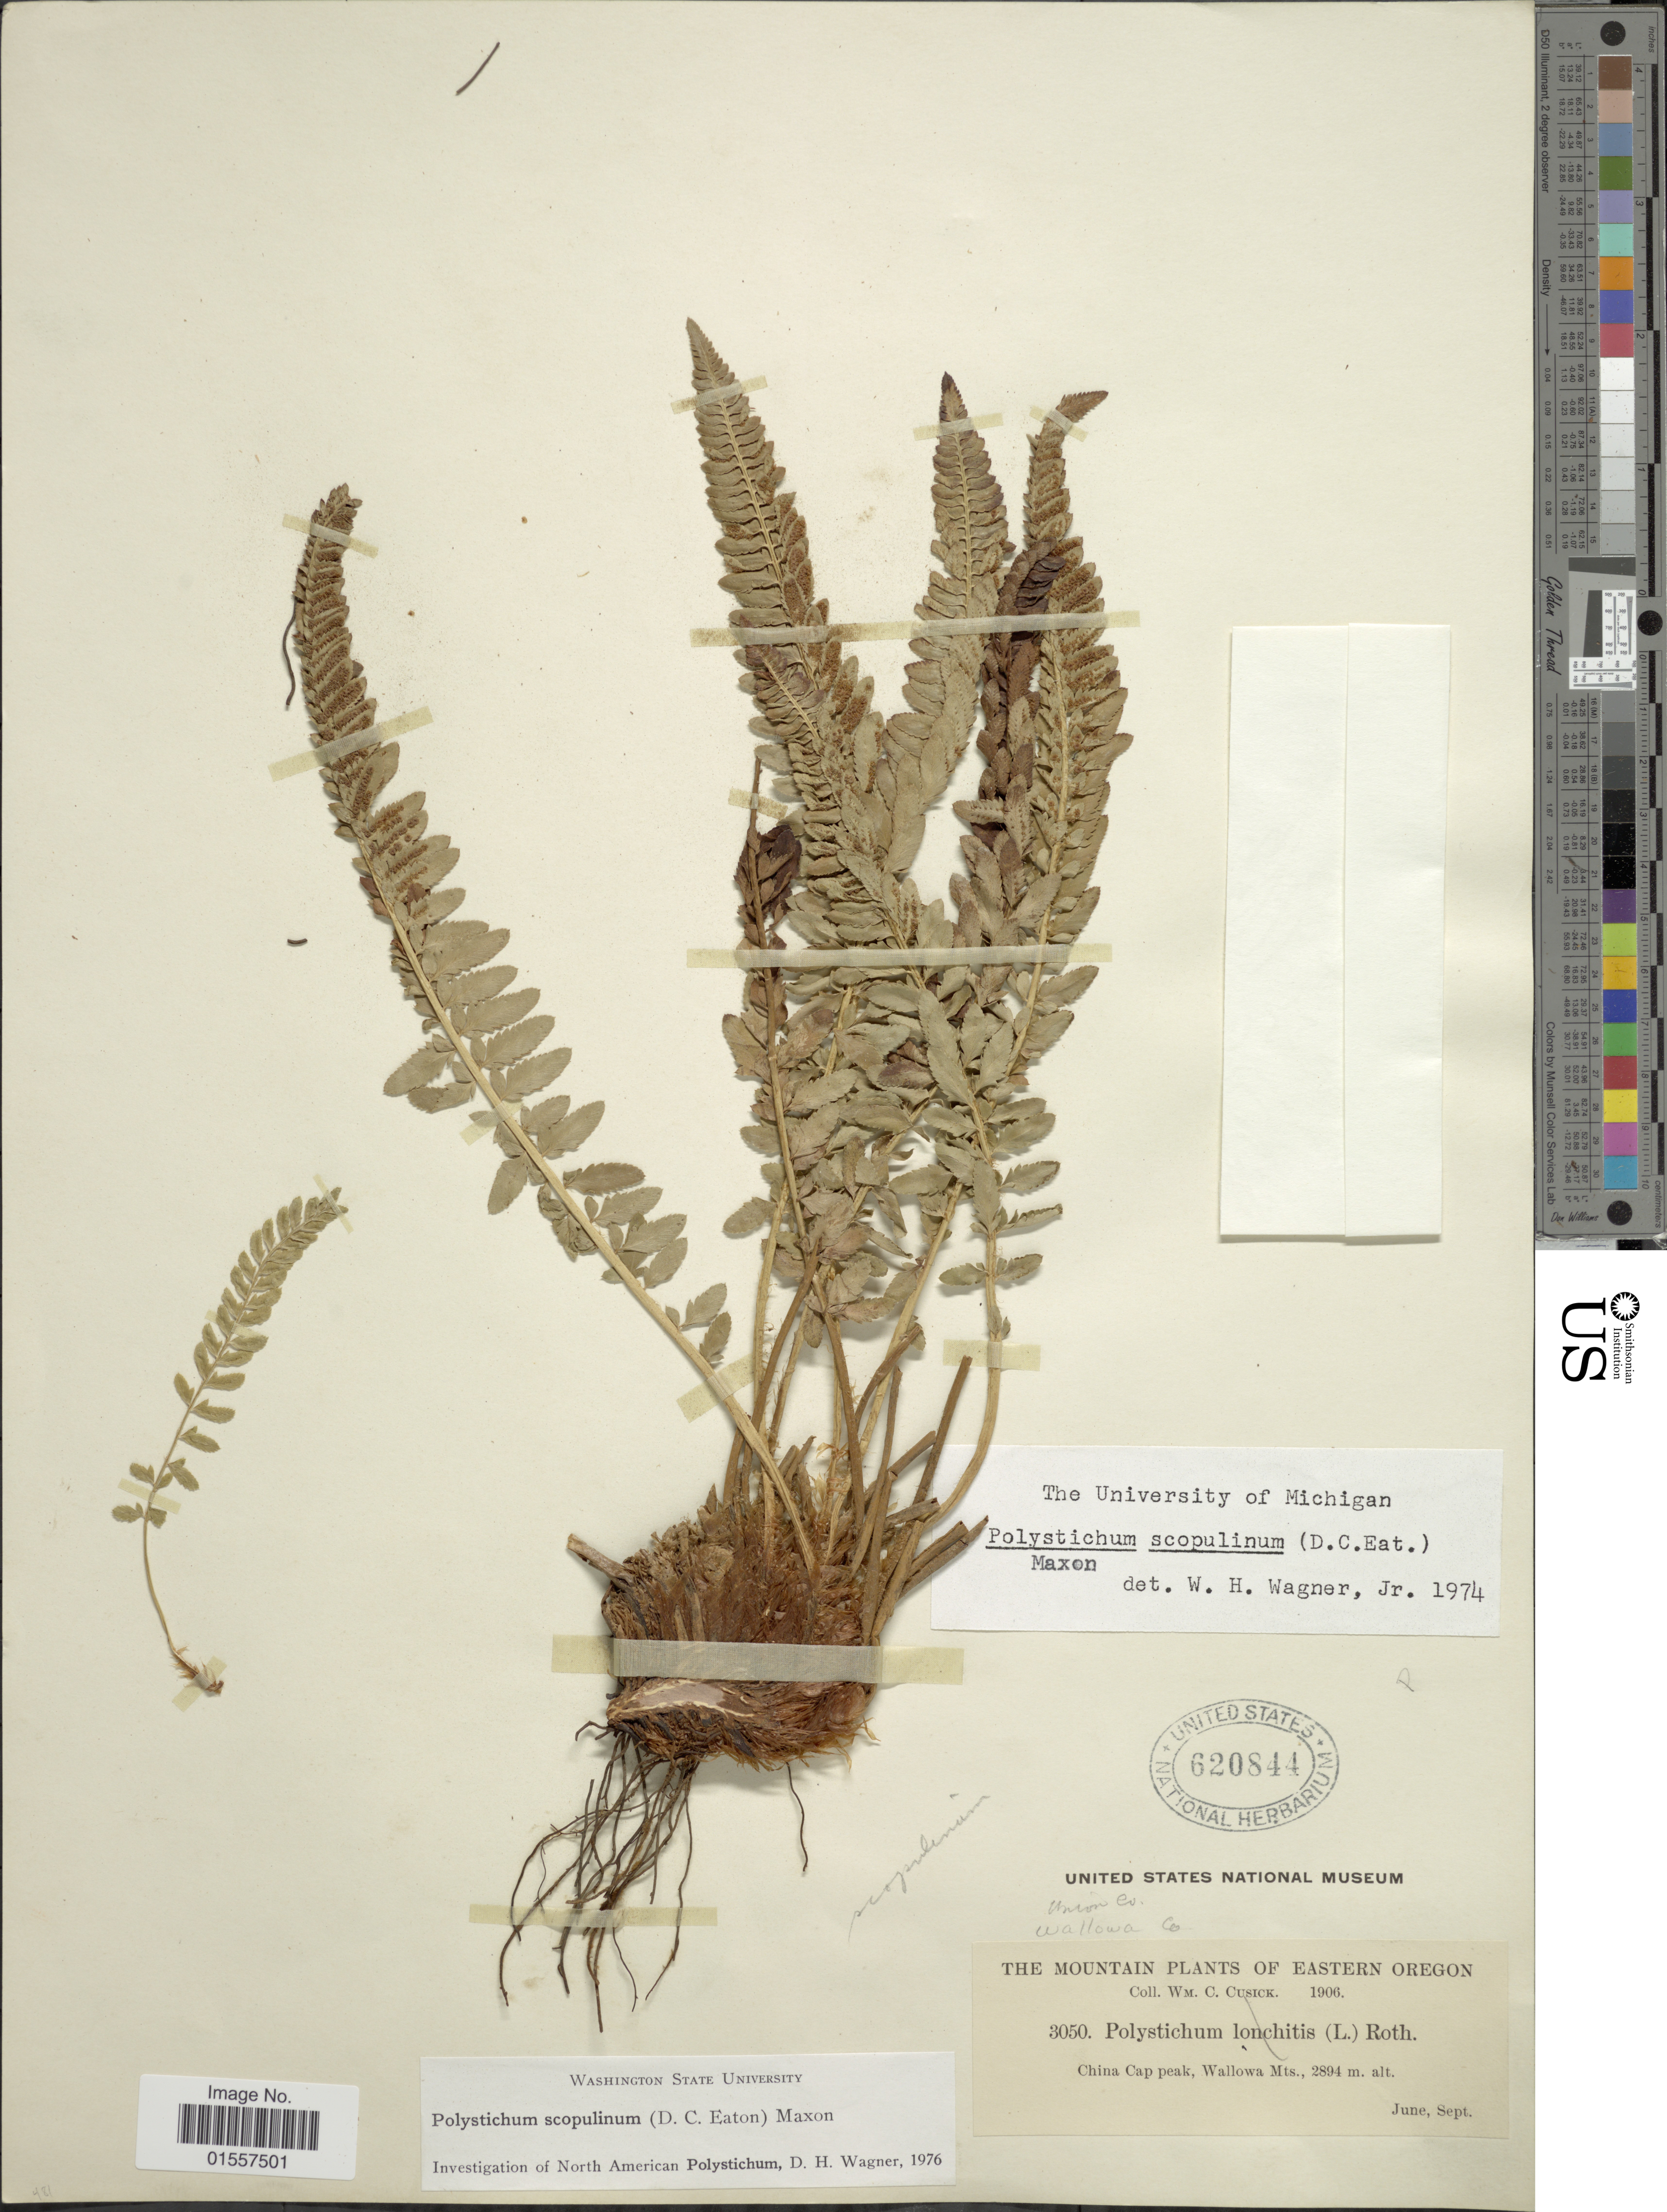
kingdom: Plantae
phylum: Tracheophyta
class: Polypodiopsida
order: Polypodiales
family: Dryopteridaceae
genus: Polystichum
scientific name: Polystichum scopulinum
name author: (D.C. Eaton) Maxon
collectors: W. C. Cusick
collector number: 3050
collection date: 1906-06/1906-09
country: United States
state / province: Oregon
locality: Eastern Oregon, China Cap peak, Wallowa Mts.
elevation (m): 2894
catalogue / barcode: US 620844